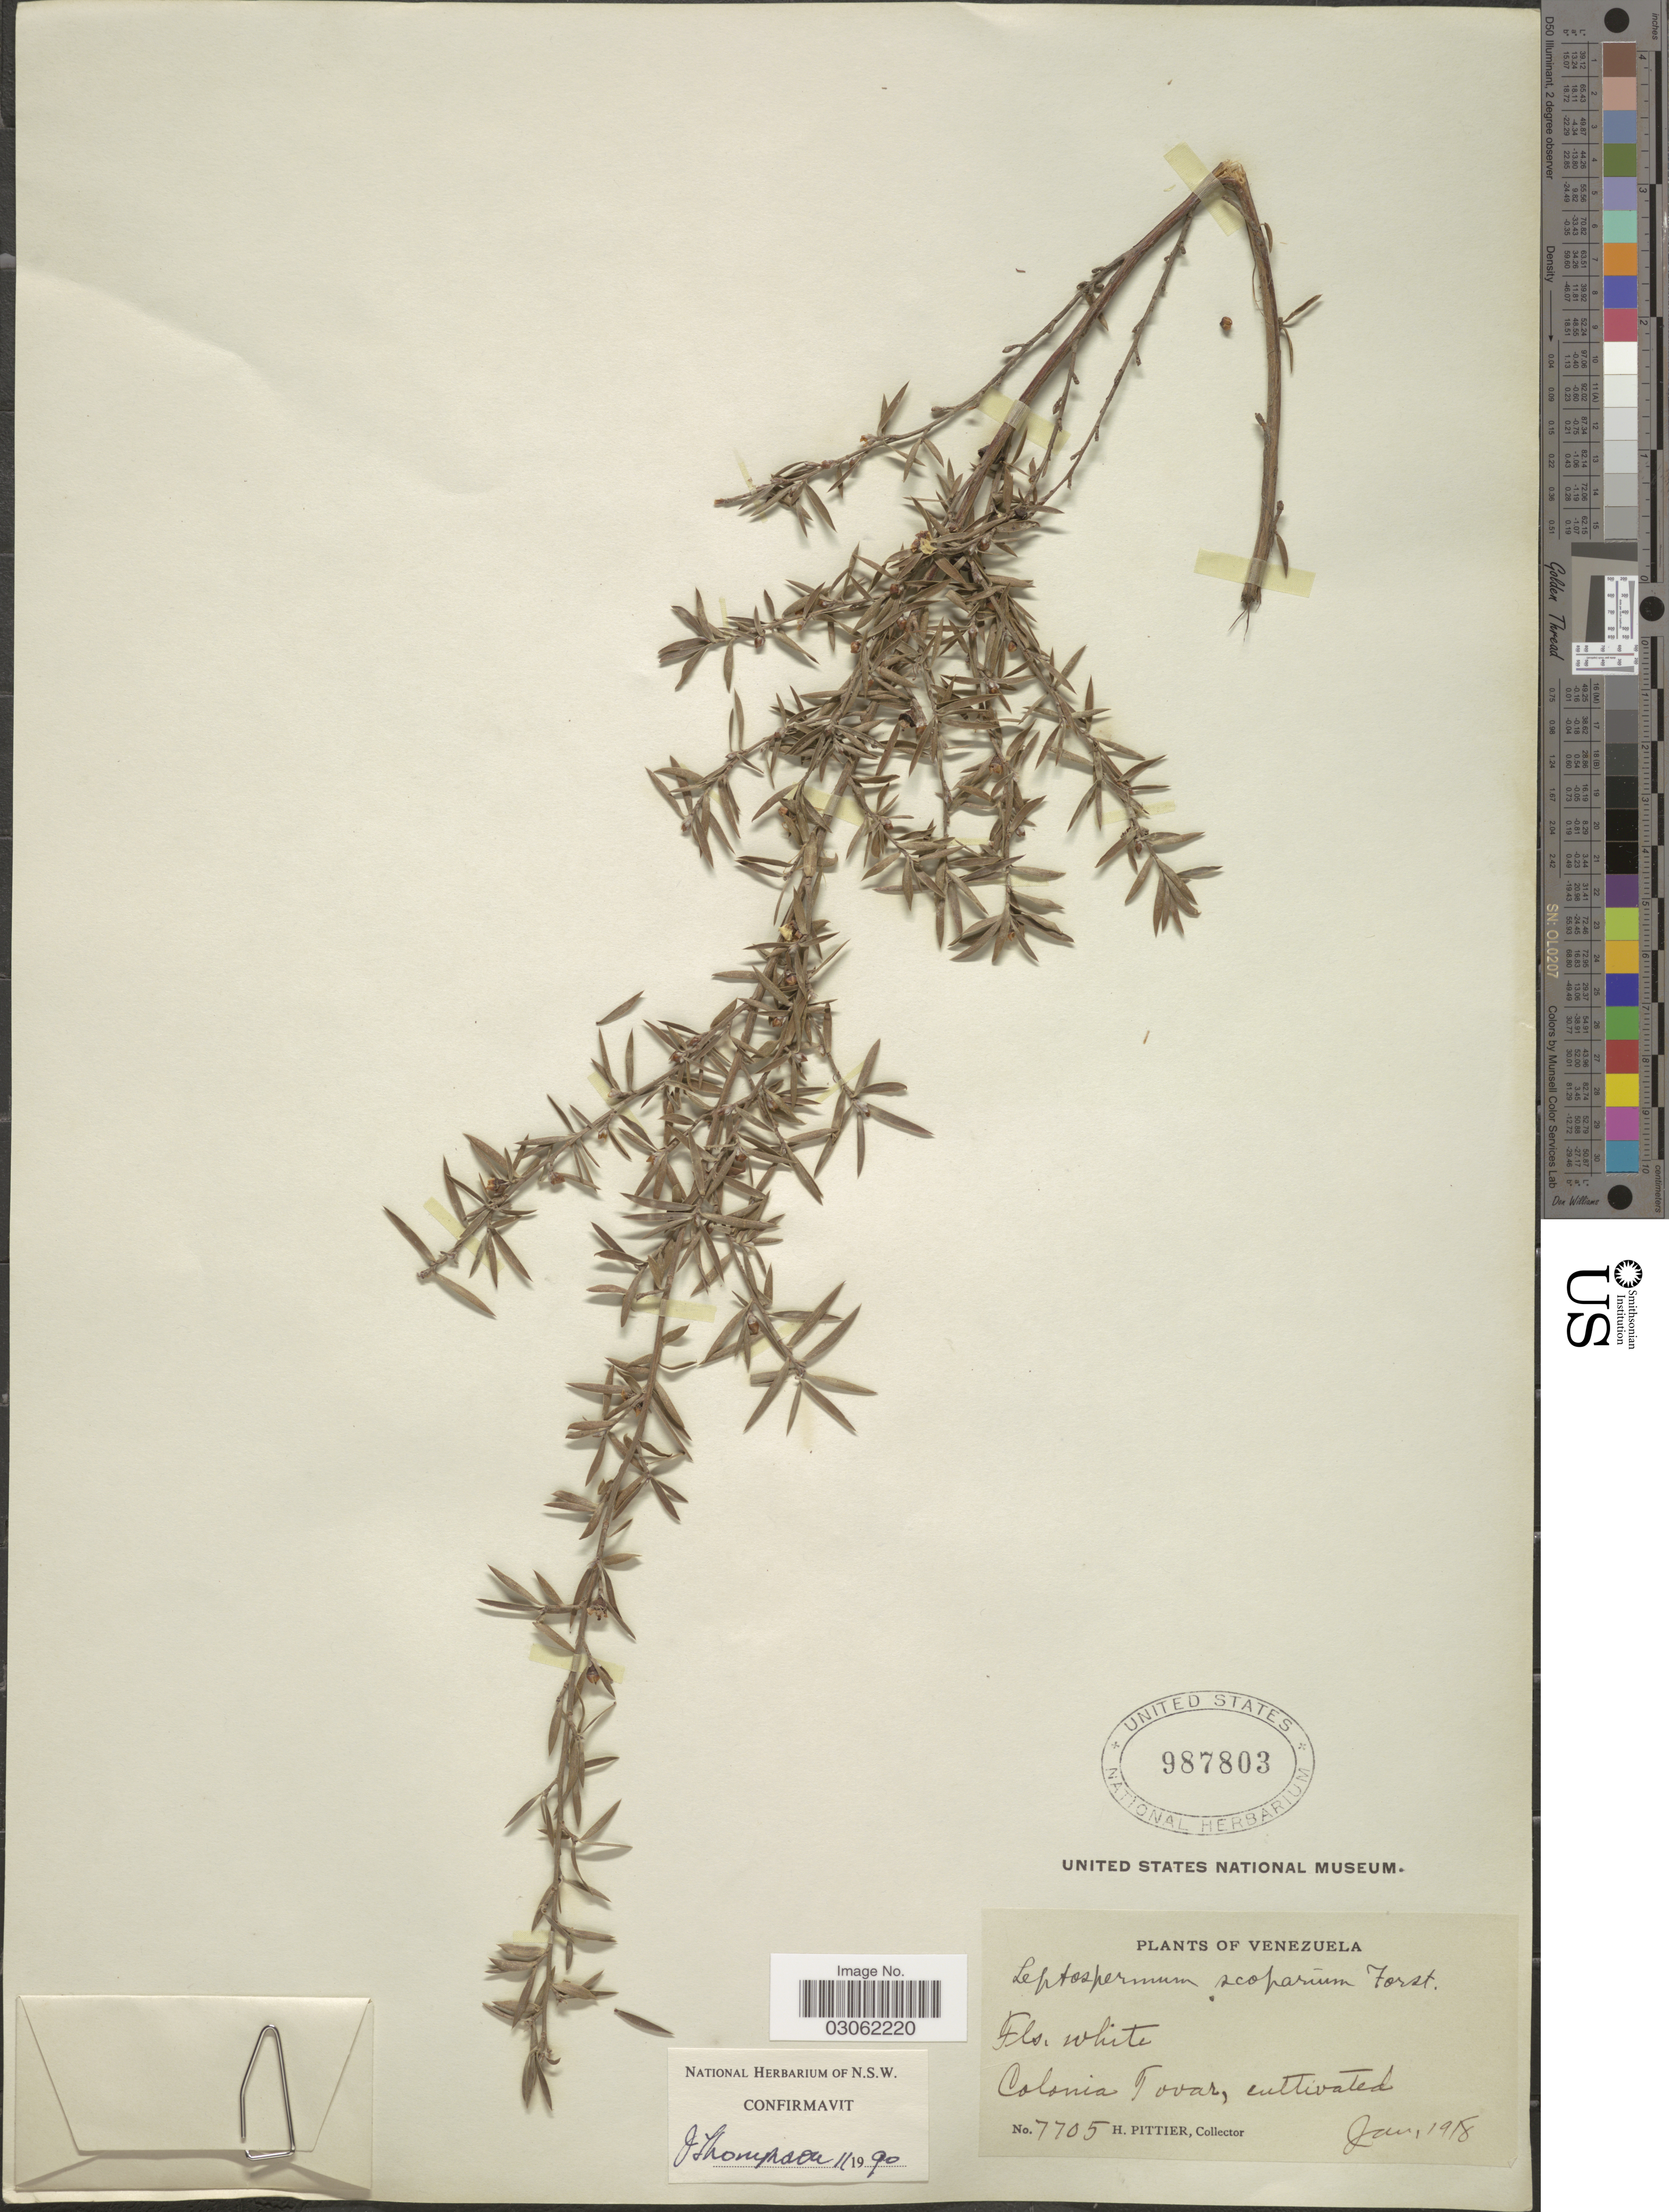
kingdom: Plantae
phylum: Tracheophyta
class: Magnoliopsida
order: Myrtales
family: Myrtaceae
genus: Leptospermum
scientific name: Leptospermum scoparium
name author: J.R. Forst. & G. Forst.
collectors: H. F. Pittier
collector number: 7705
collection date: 1918-01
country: Venezuela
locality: Colonia Tovar, cultivated.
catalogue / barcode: US 987803